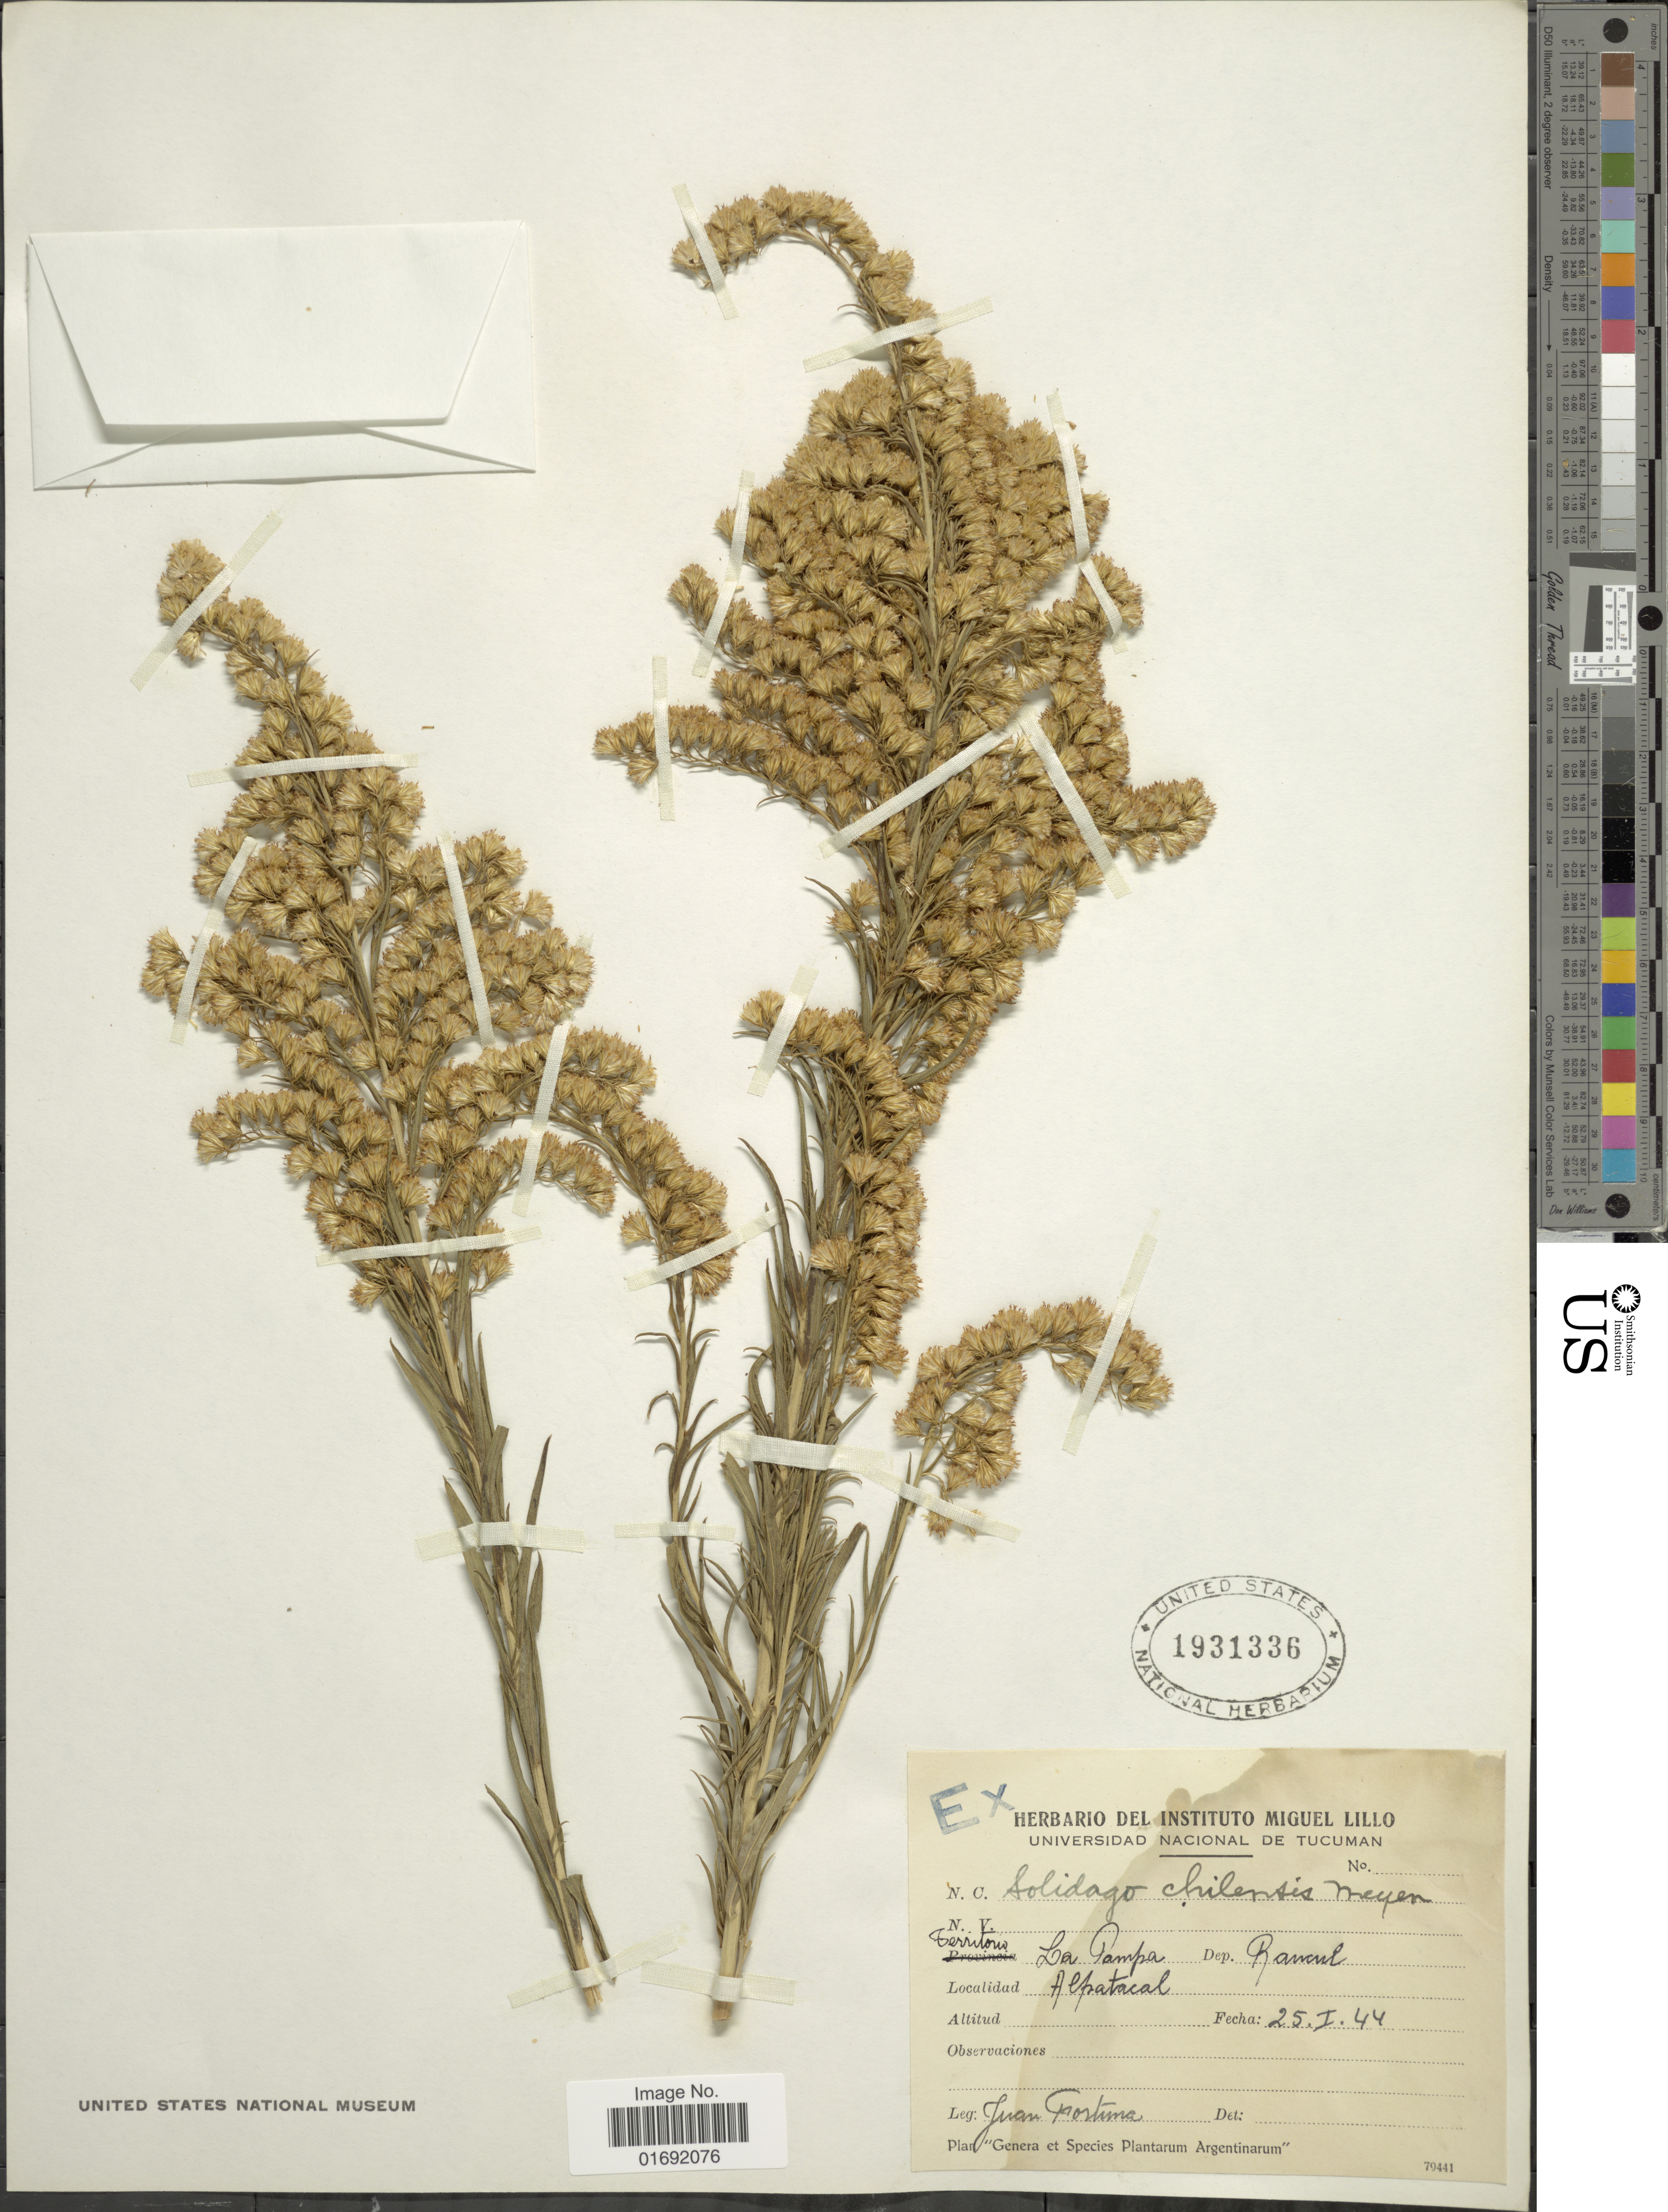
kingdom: Plantae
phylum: Tracheophyta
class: Magnoliopsida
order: Asterales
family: Asteraceae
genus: Solidago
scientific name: Solidago chilensis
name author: Meyen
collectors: J. Fortuna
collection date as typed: Transcribed d/m/y: 25/1/44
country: Argentina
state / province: La Pampa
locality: Dep. Rancul, Alpatacal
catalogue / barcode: US 1931336